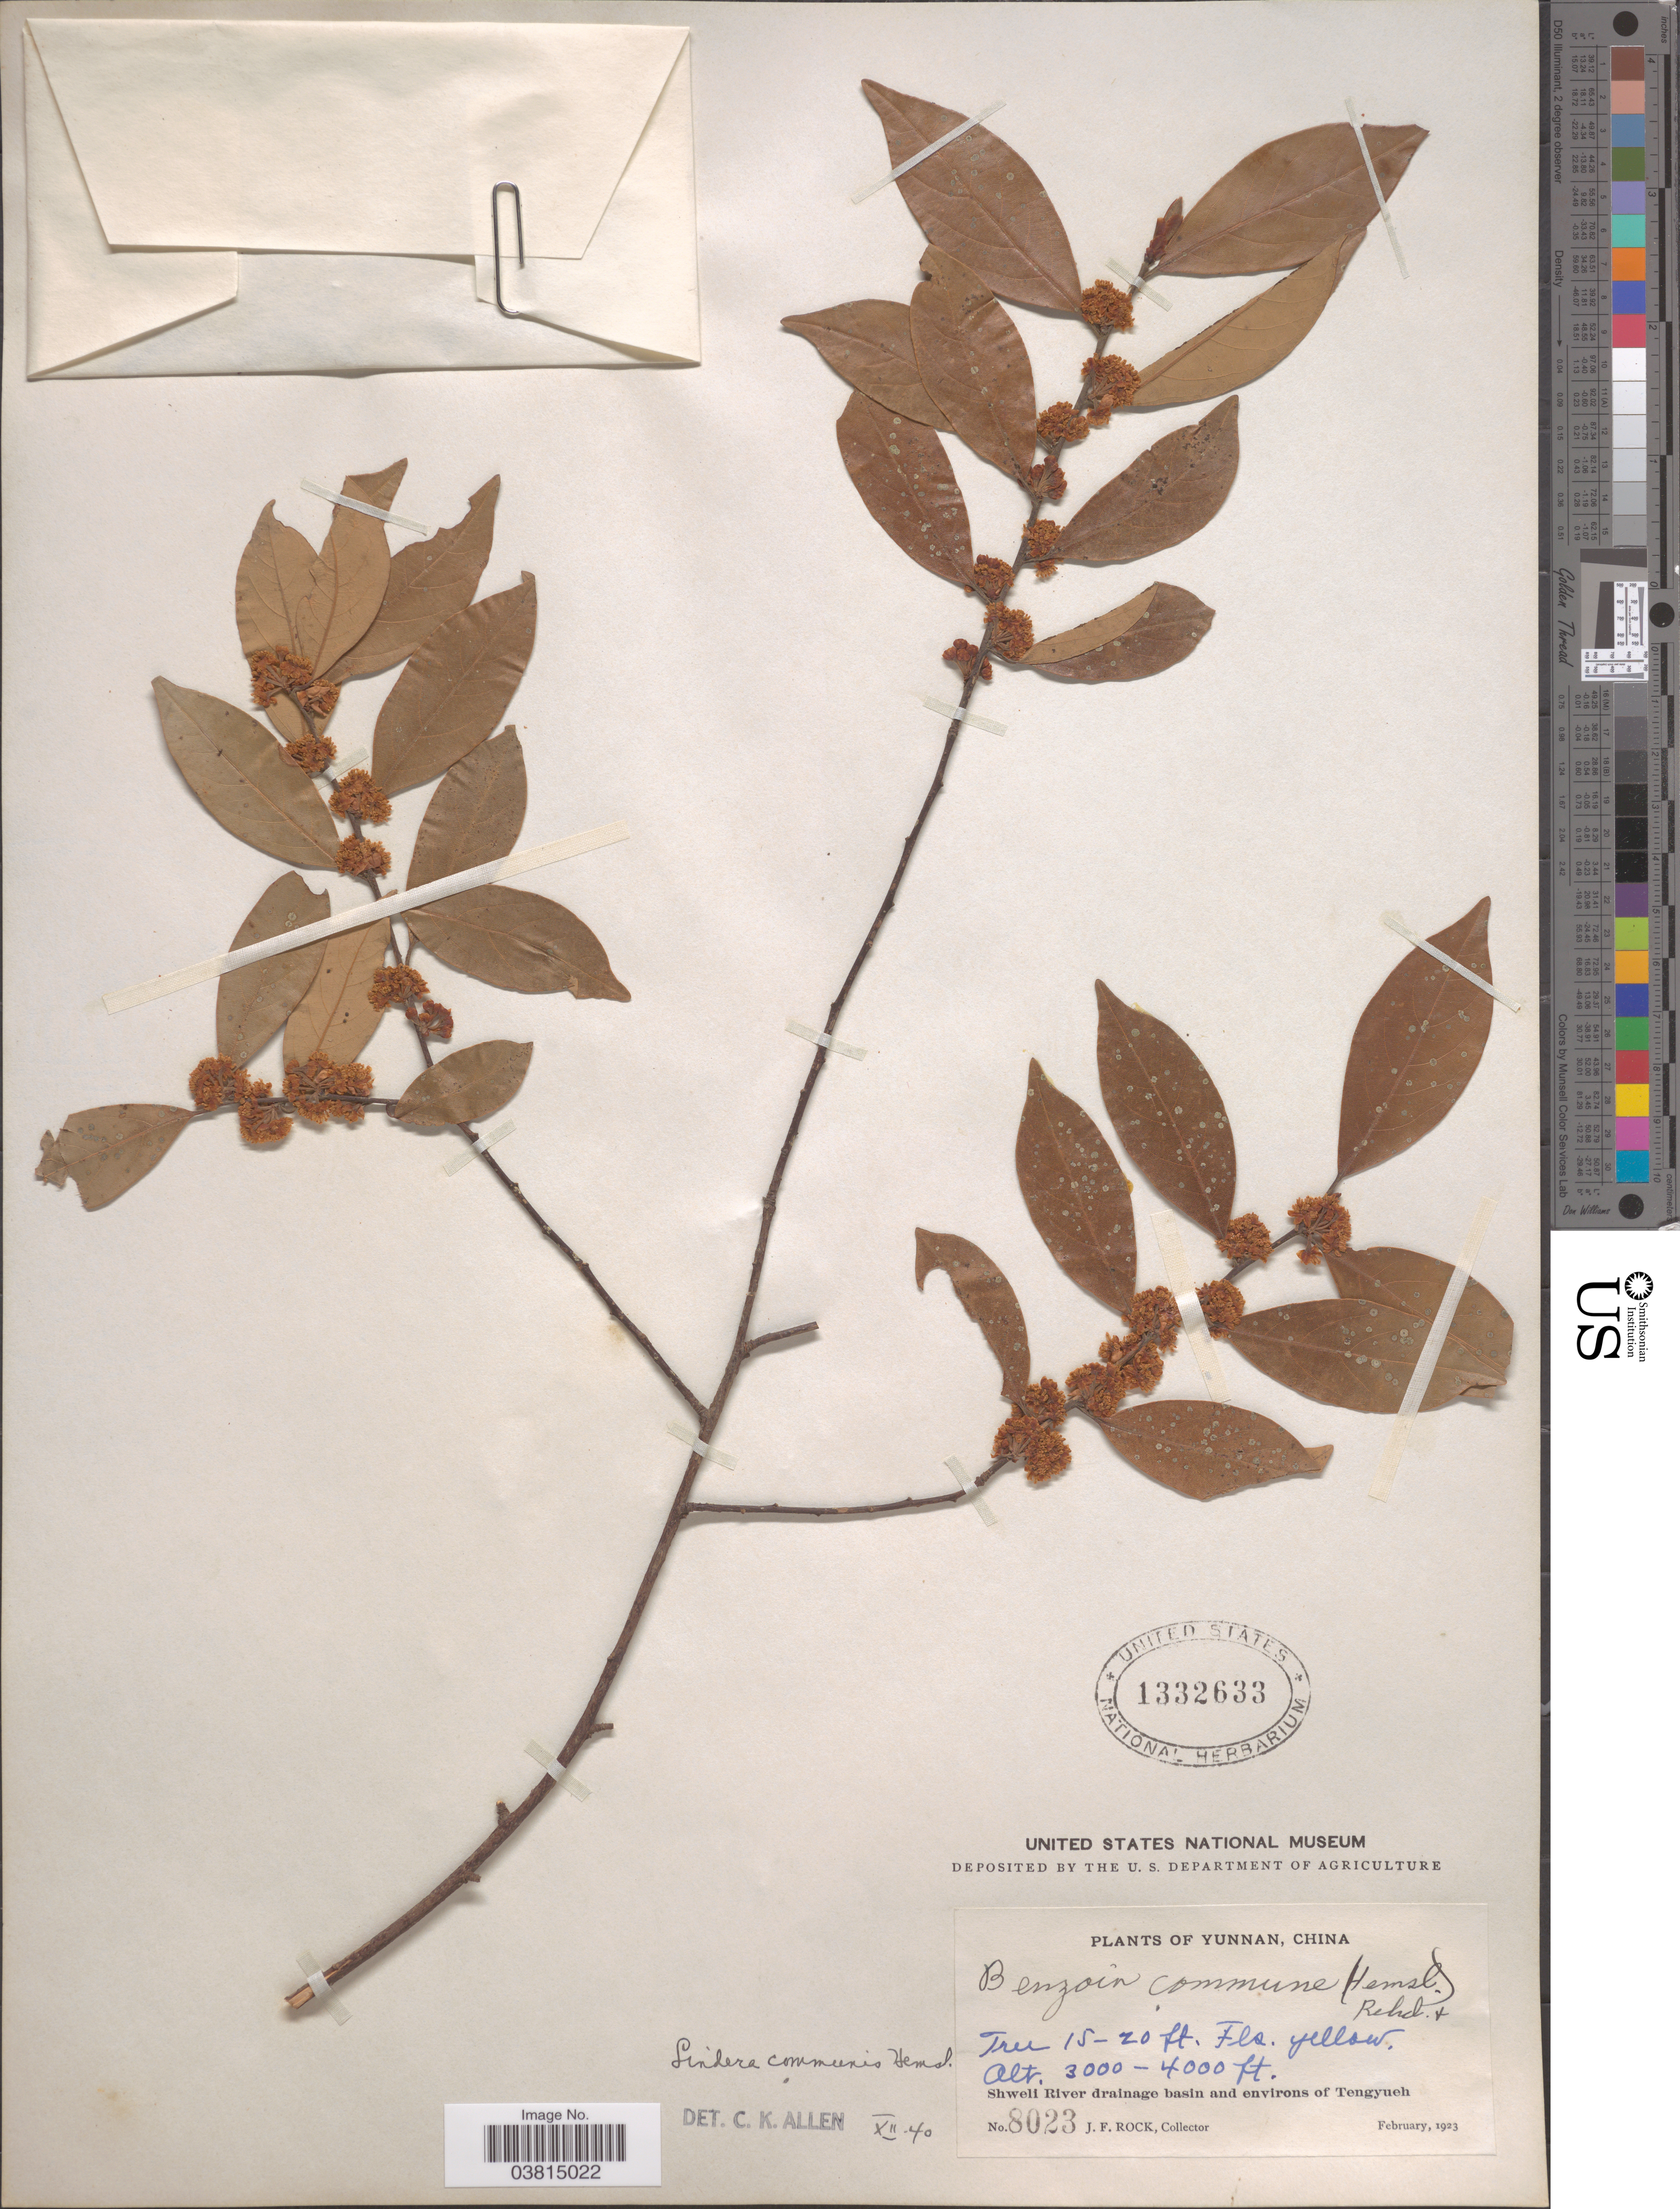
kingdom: Plantae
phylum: Tracheophyta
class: Magnoliopsida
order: Laurales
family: Lauraceae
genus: Lindera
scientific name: Lindera communis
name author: Hemsl.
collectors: J. Rock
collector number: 8023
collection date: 1923-02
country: China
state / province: Yunnan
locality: Shweli River drainage basin and environs of Tengyueh.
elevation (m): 914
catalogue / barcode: US 1332633